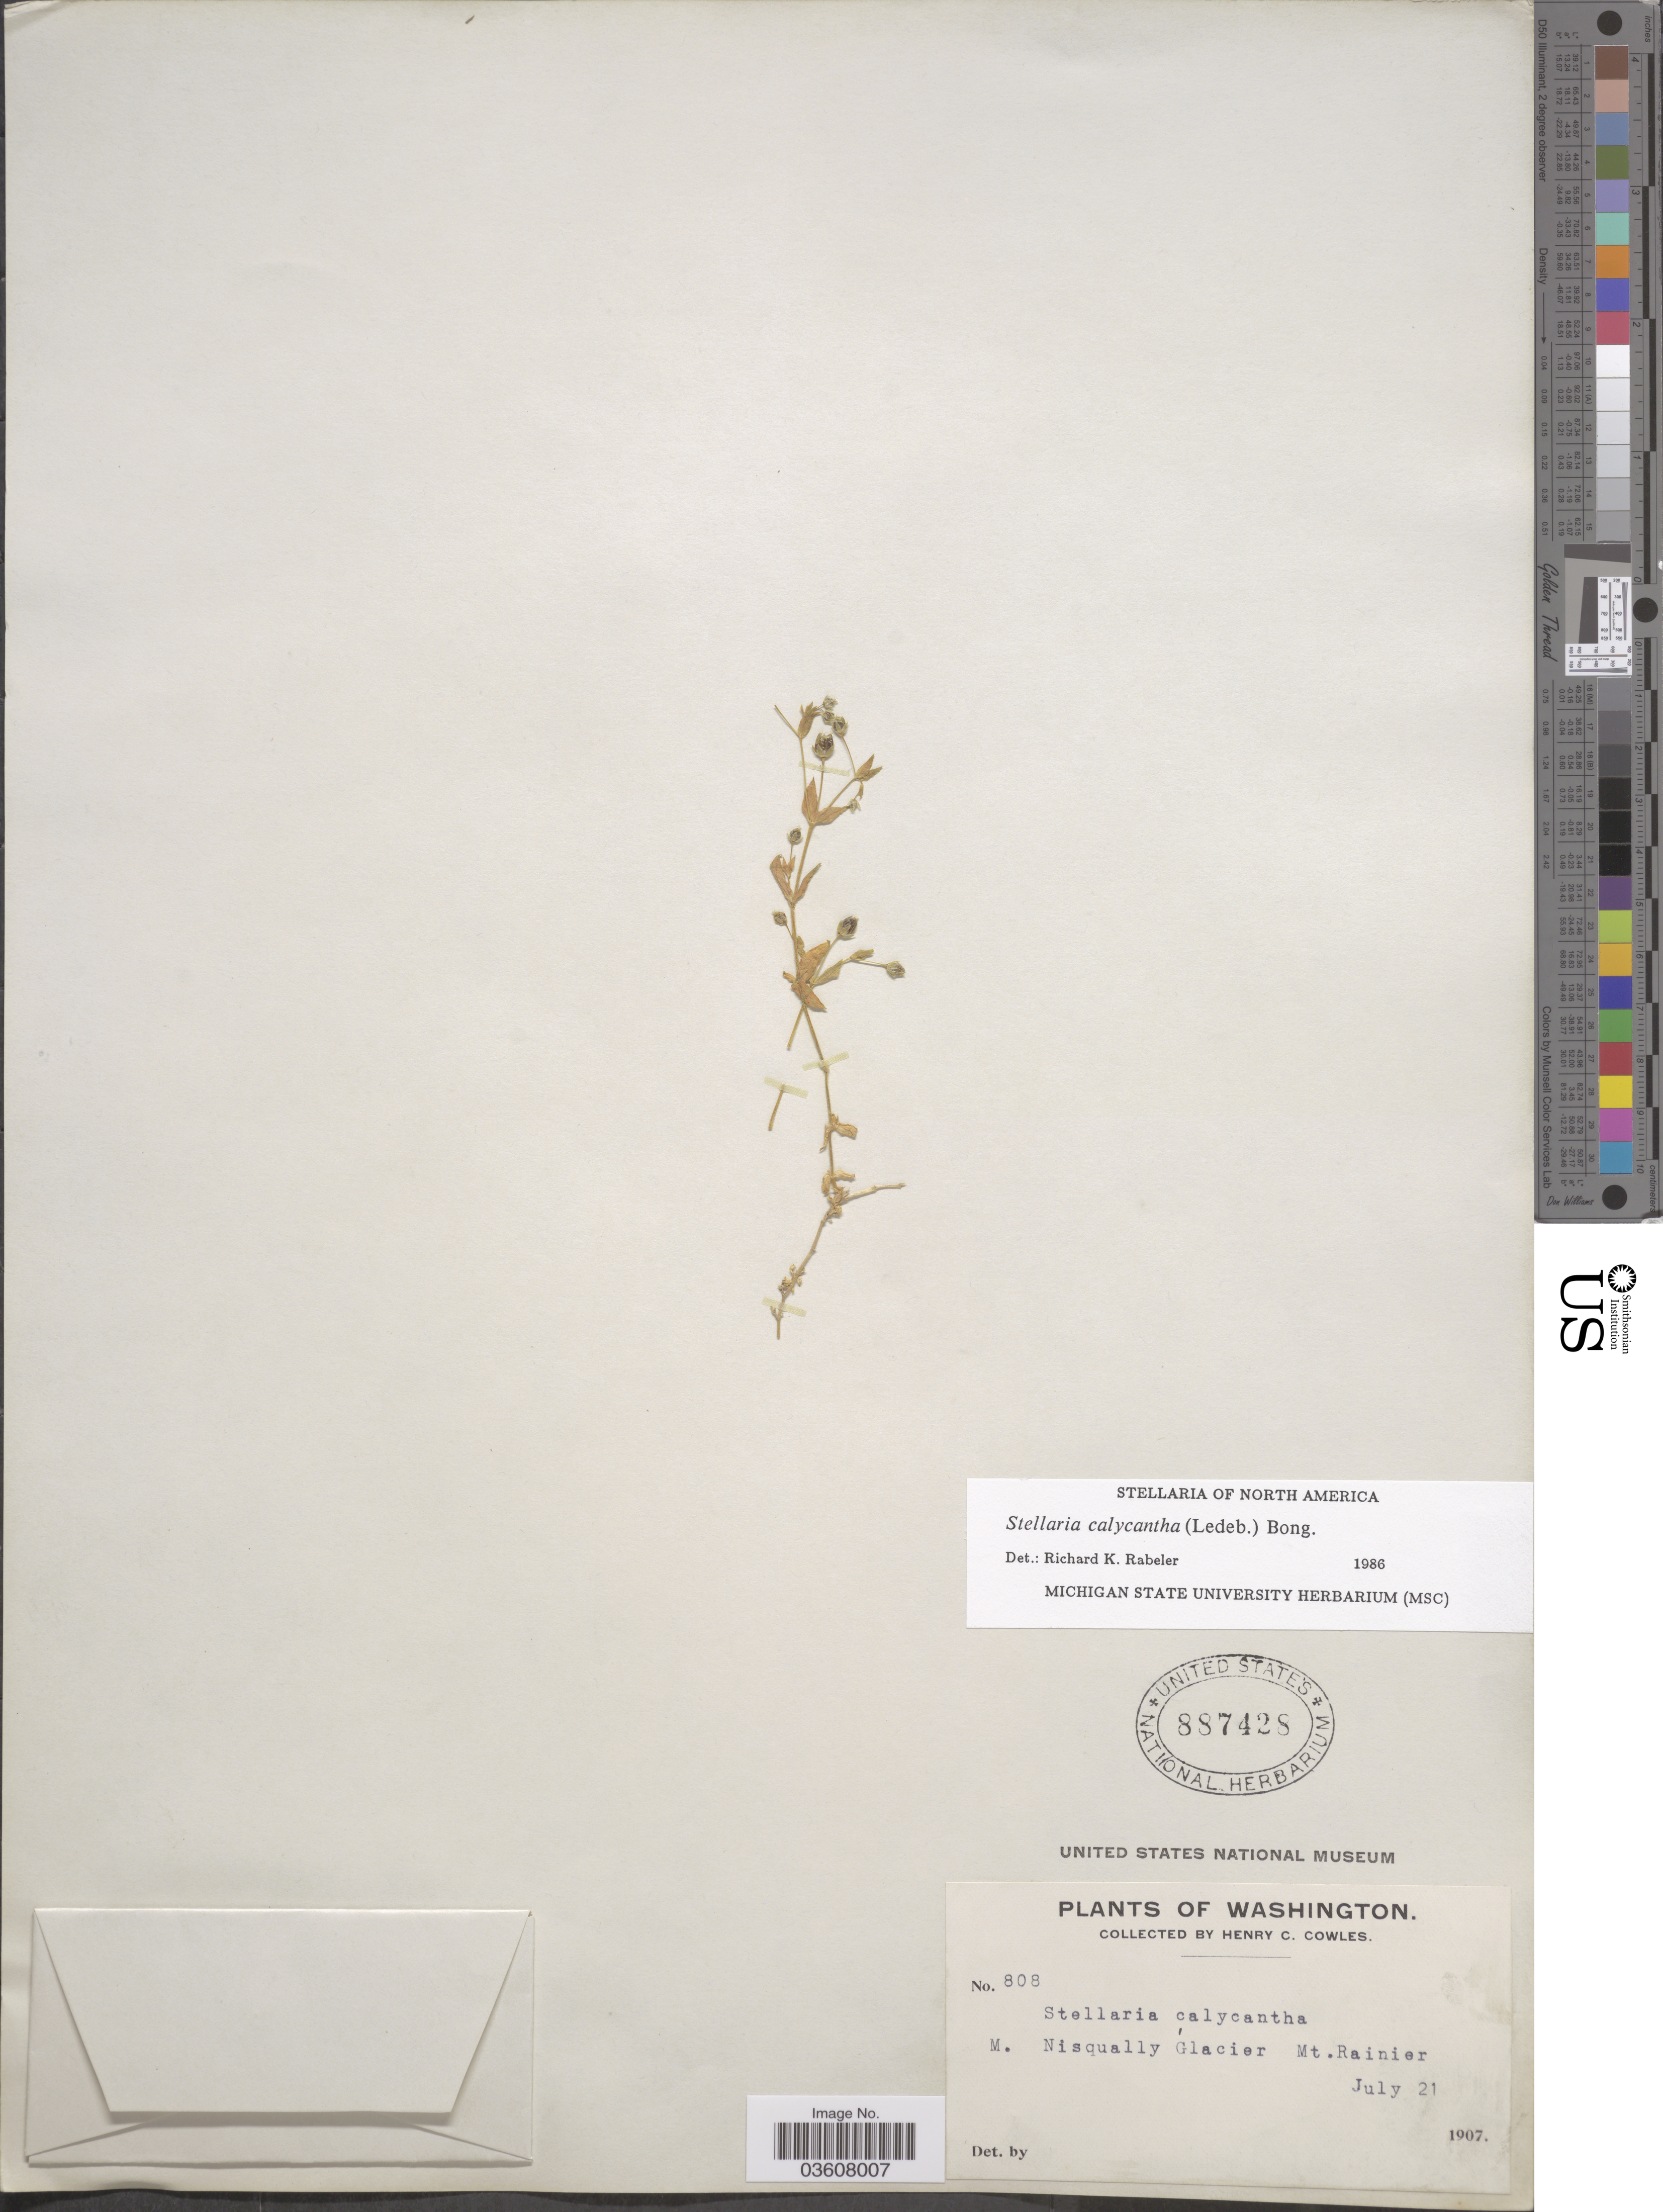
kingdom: Plantae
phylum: Tracheophyta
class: Magnoliopsida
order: Caryophyllales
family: Caryophyllaceae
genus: Stellaria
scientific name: Stellaria calycantha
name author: (Ledeb.) Bong.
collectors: H. Cowles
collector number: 808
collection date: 1907-07-21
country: United States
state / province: Washington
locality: M. Nisqually Glacier, Mt. Rainier.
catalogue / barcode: US 887428